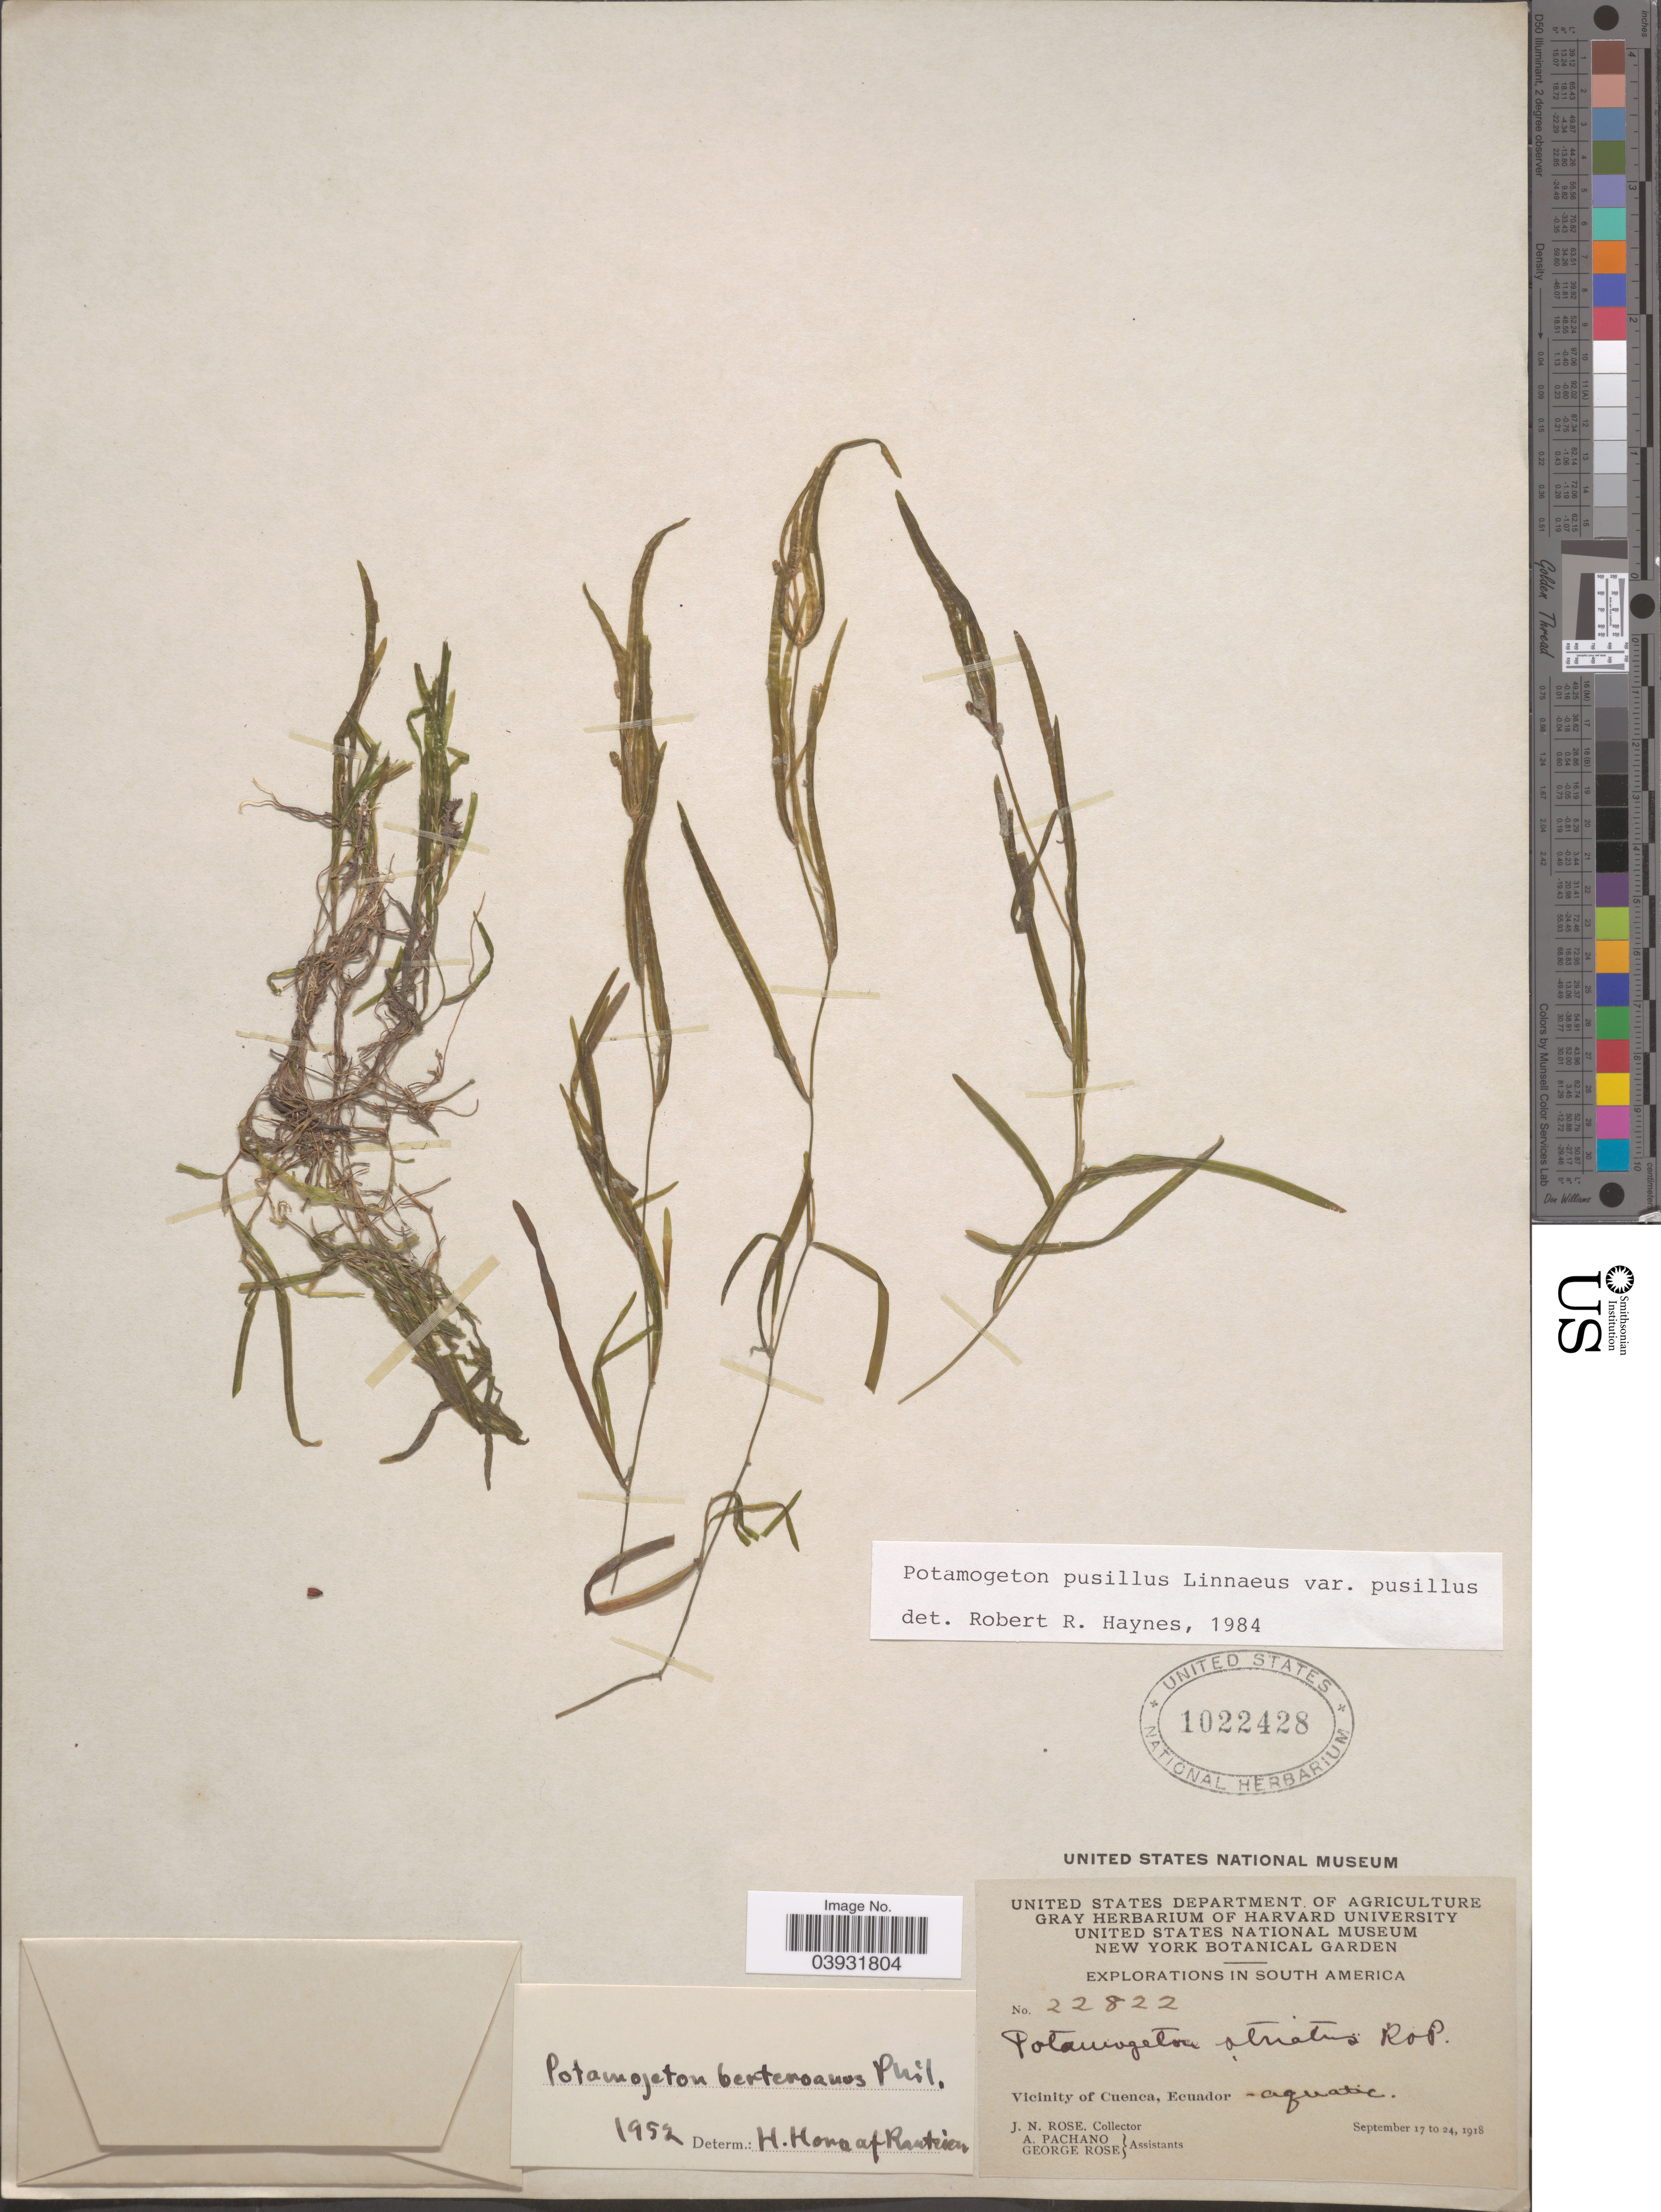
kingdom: Plantae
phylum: Tracheophyta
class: Liliopsida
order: Alismatales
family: Potamogetonaceae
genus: Potamogeton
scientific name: Potamogeton pusillus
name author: L.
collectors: J. N. Rose, A. Pachano & G. Rose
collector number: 22822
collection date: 1918-09-17/1918-09-24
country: Ecuador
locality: Vicinity of Cuenca.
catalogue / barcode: US 1022428